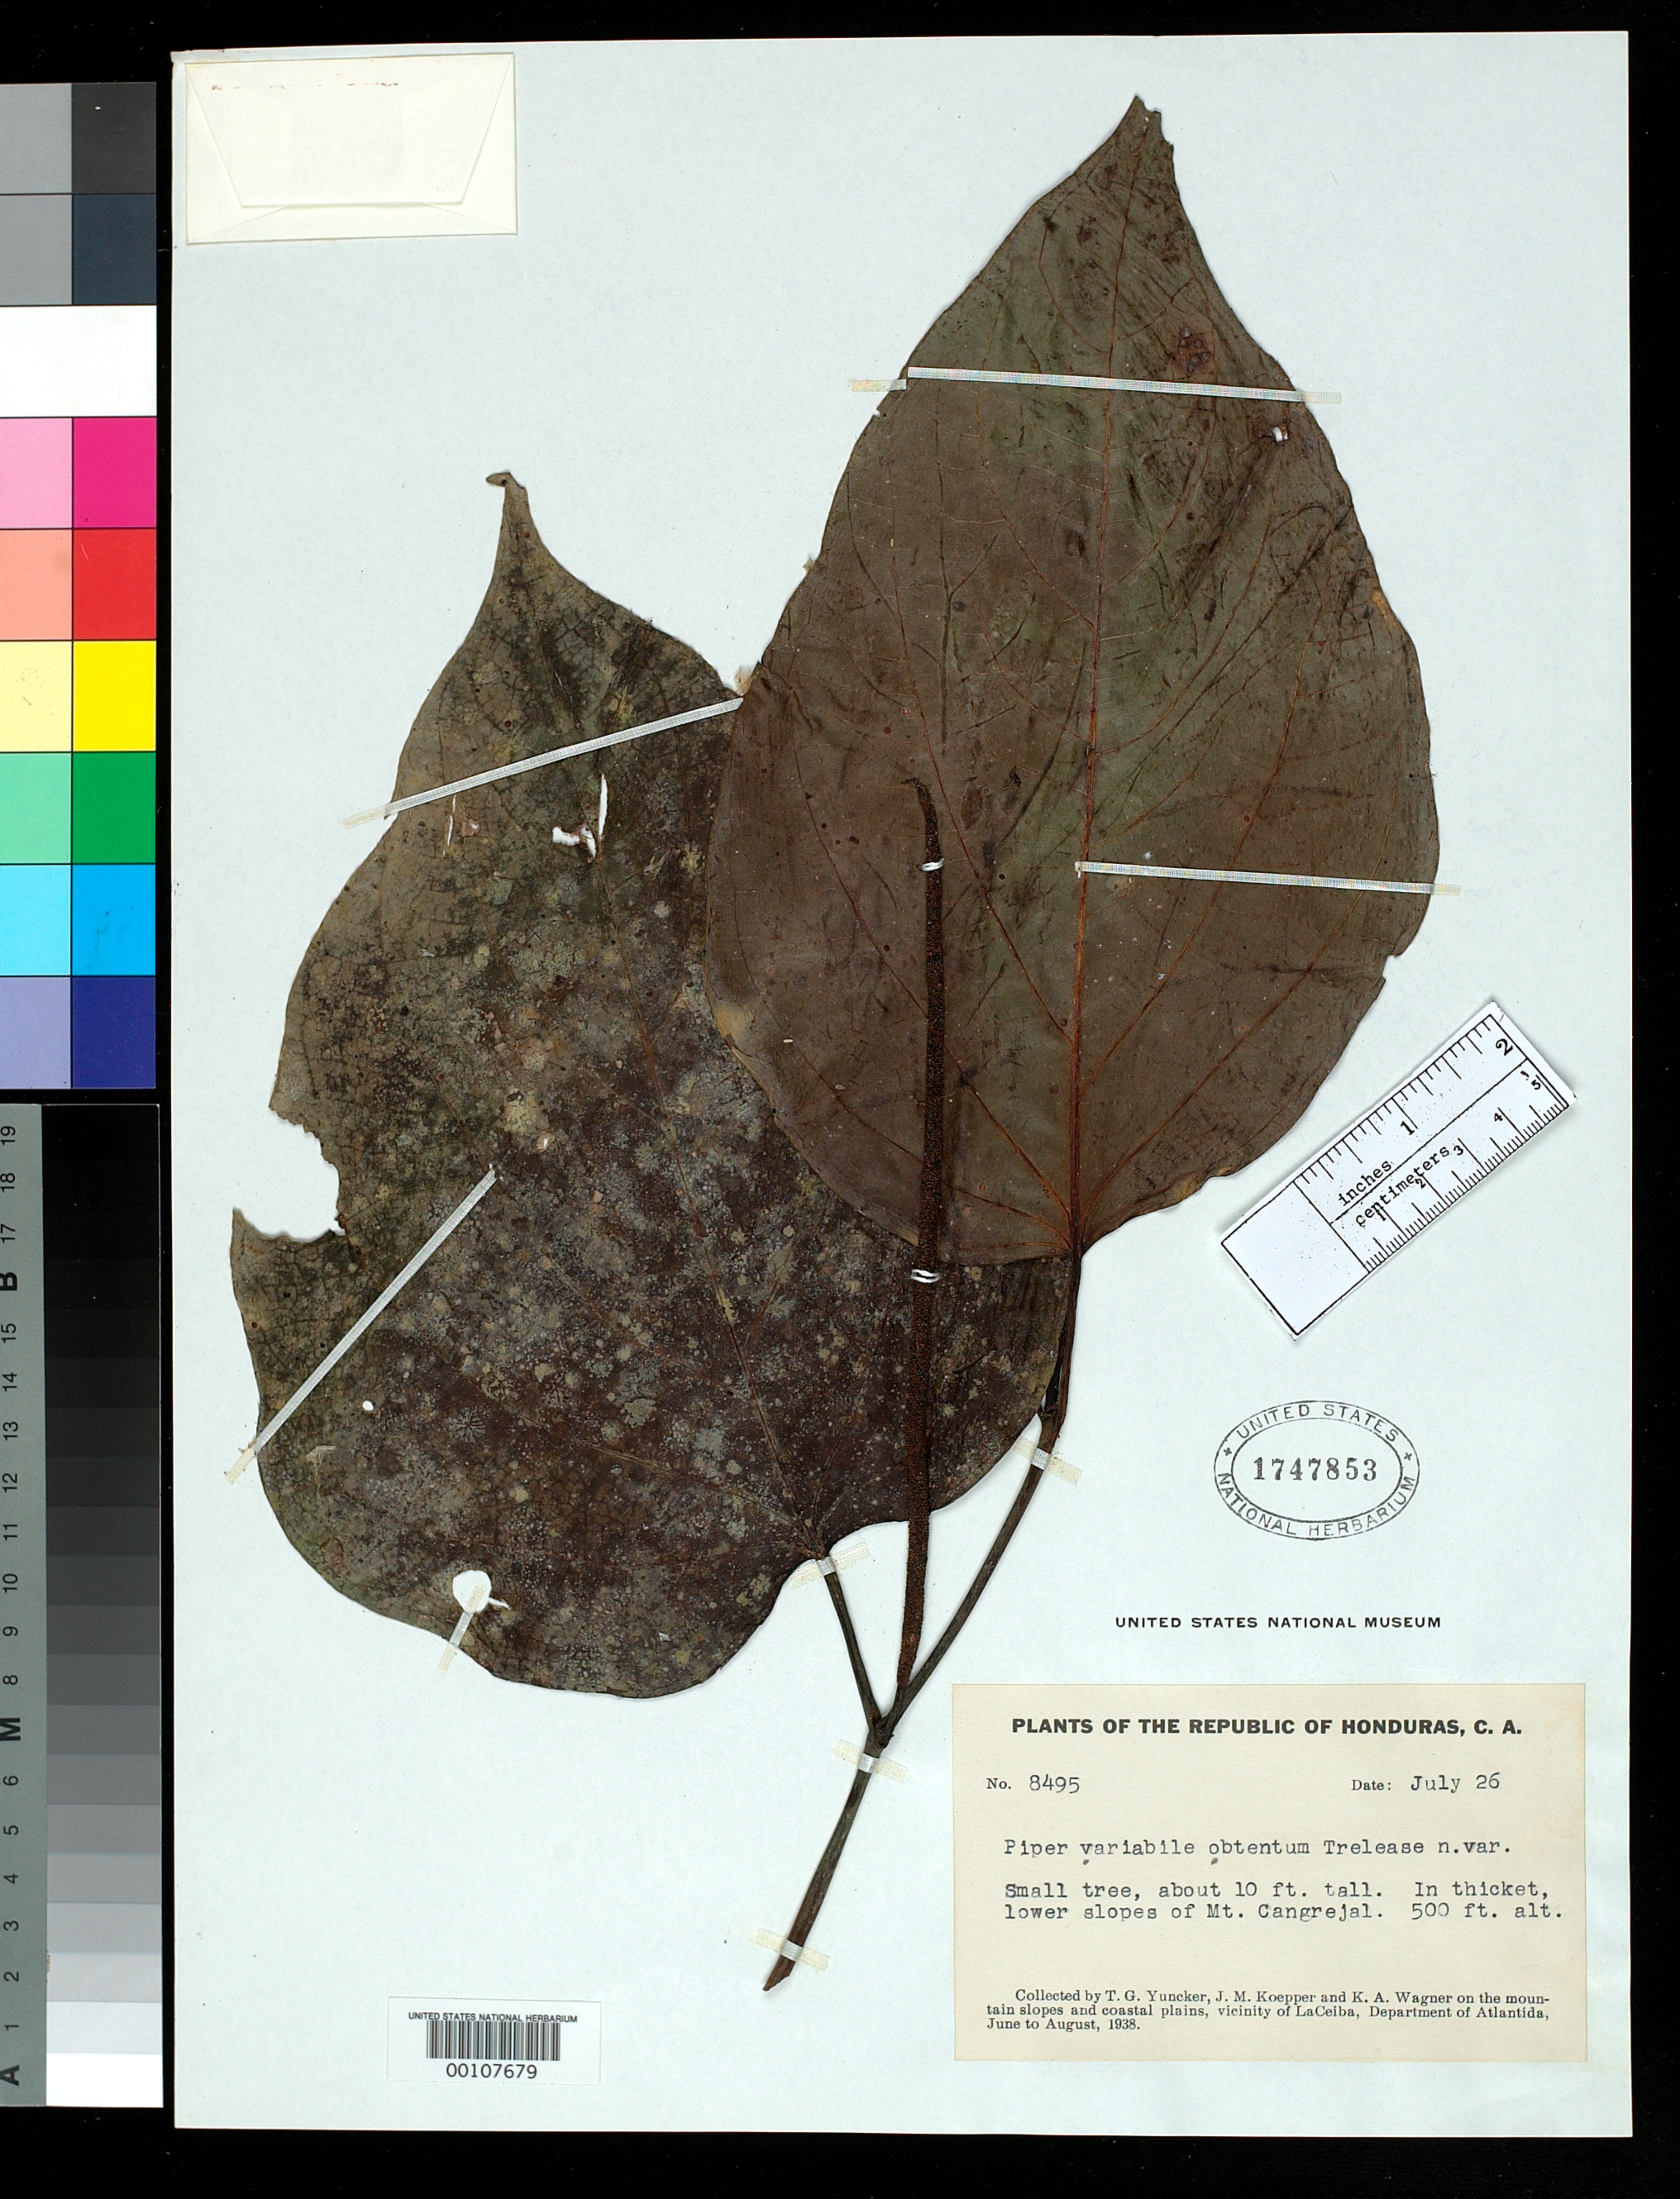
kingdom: Plantae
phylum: Tracheophyta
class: Magnoliopsida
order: Piperales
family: Piperaceae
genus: Piper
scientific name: Piper variabile var. obtentum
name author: Trel. in Yunck.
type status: Isotype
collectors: T. G. Yuncker, J. M. Koepper & K. A. Wagner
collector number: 8495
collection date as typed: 26 Jul 1938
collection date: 1938-07-26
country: Honduras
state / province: Atlántida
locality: Near La Ceiba, Mt. Cangrejal.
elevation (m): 152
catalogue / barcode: US 1747853